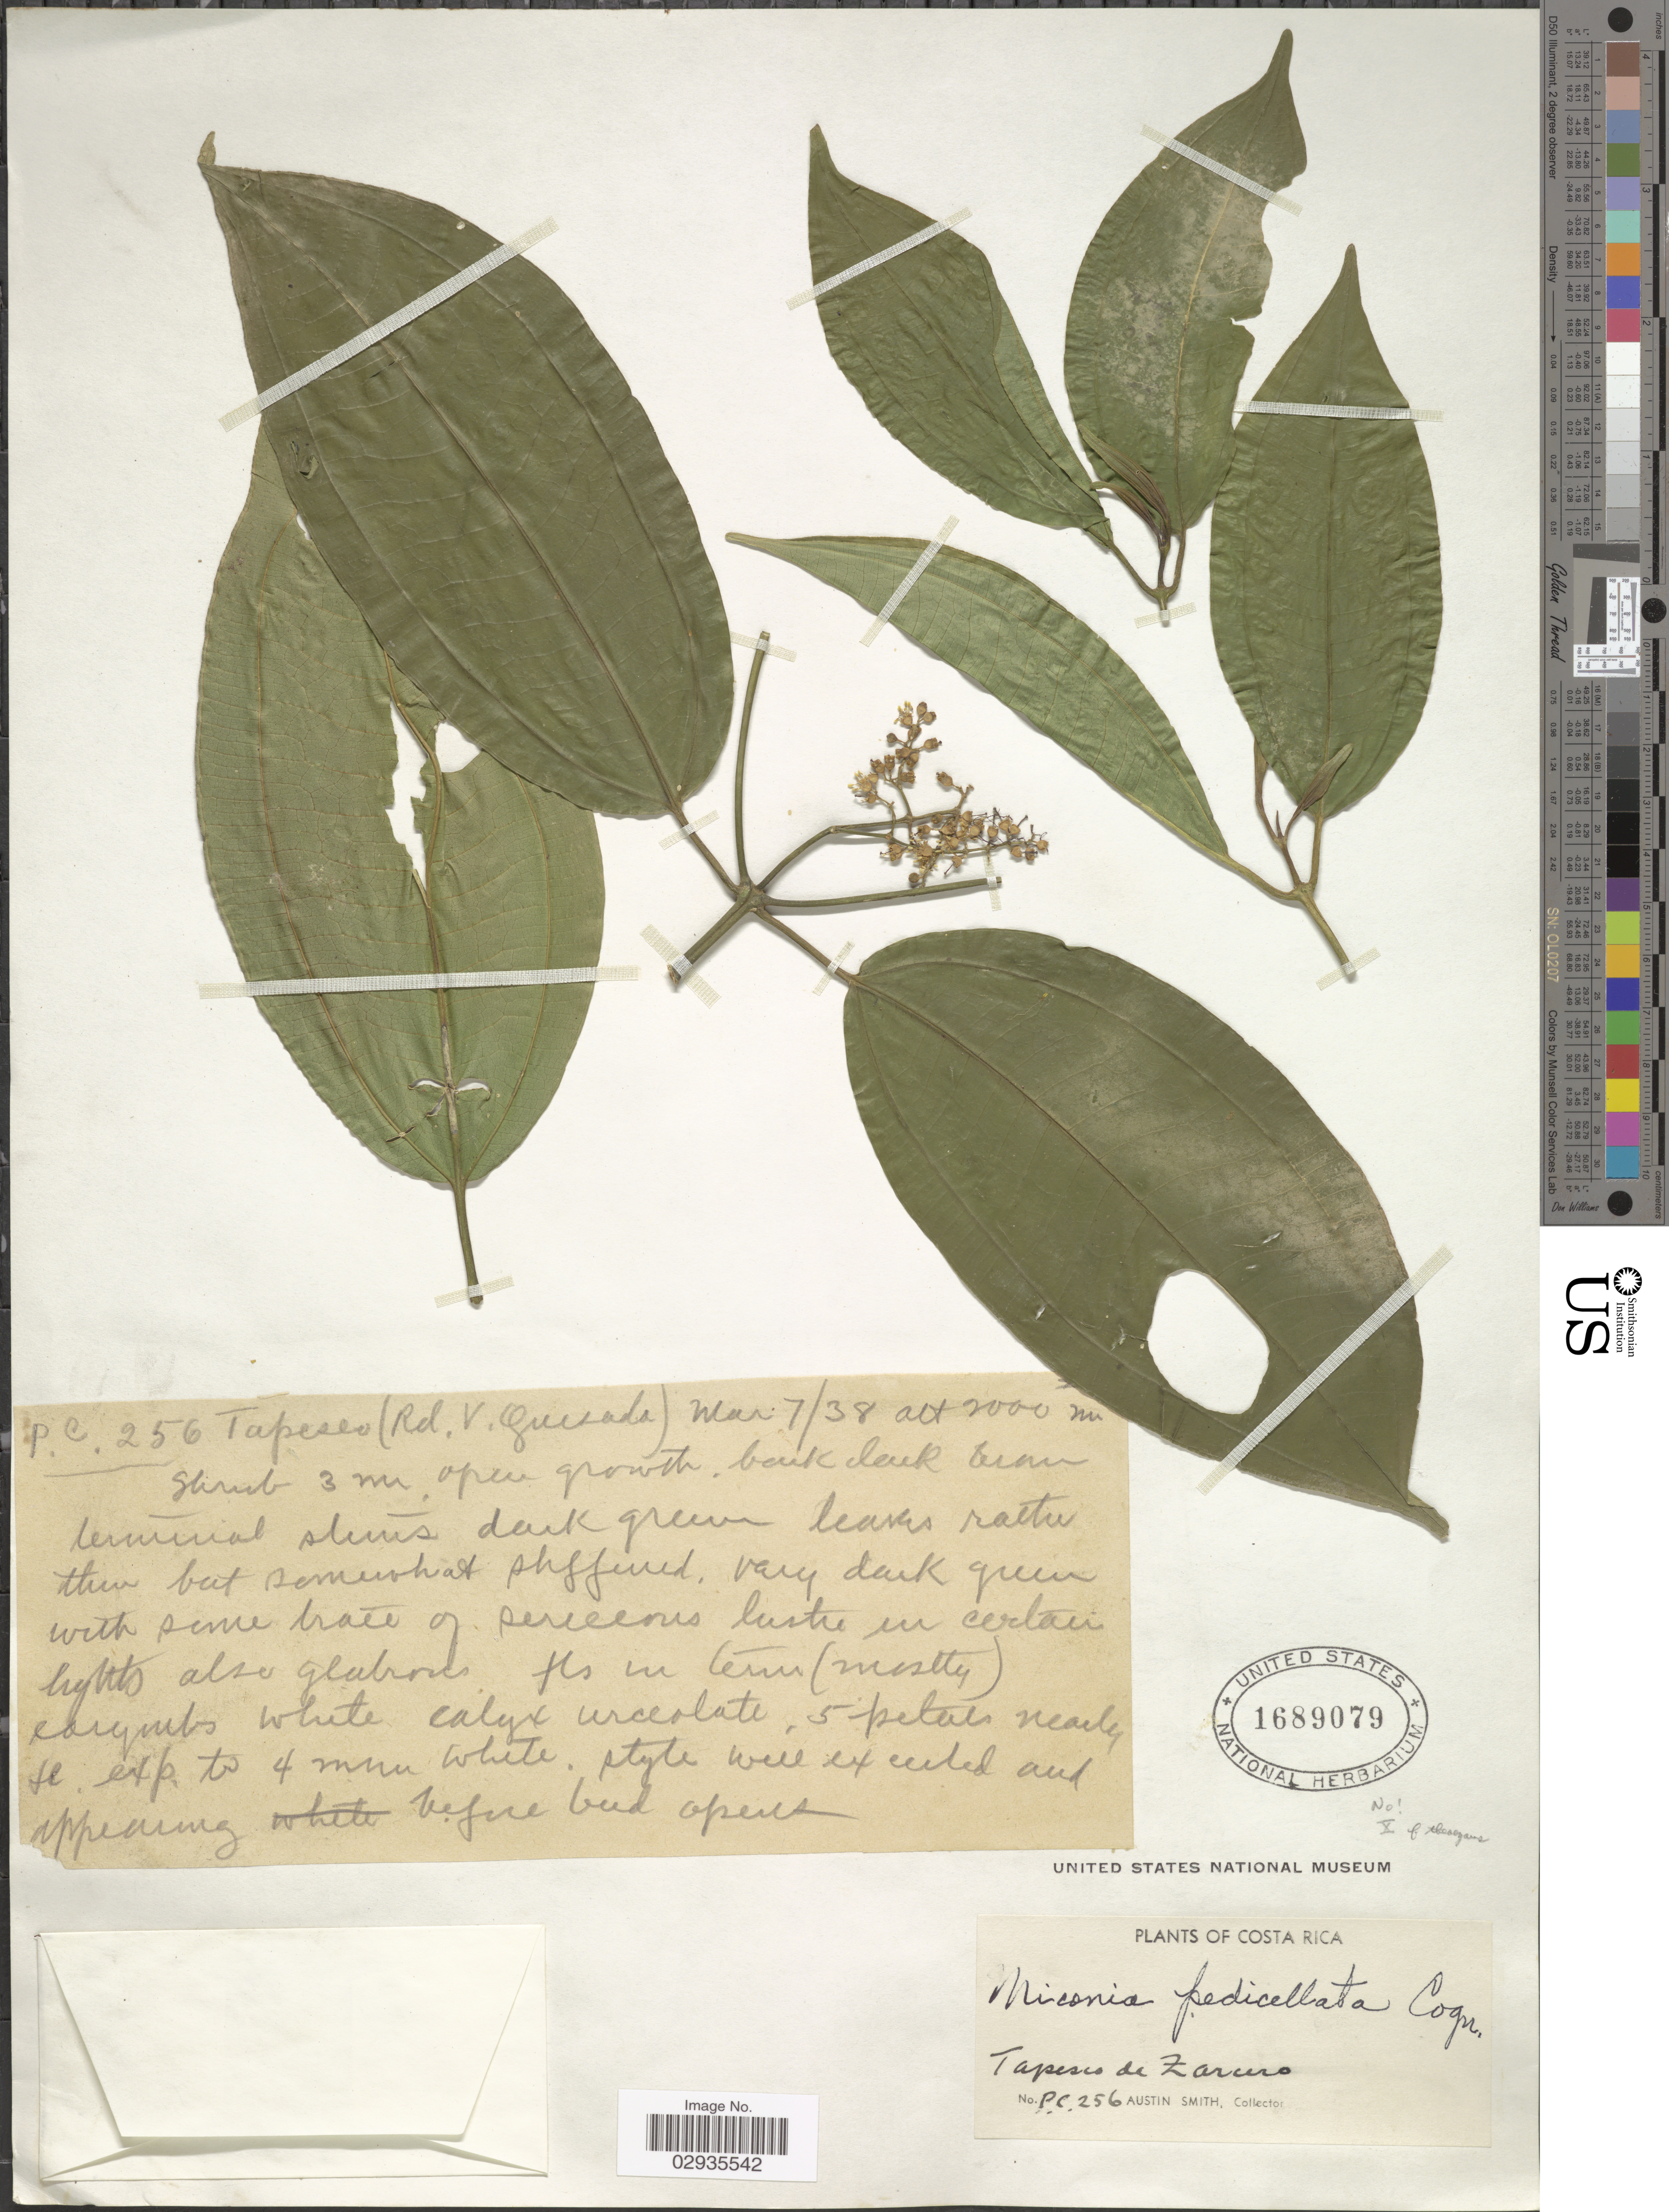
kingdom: Plantae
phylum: Tracheophyta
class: Magnoliopsida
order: Myrtales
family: Melastomataceae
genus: Miconia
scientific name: Miconia sp.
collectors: Aust P. Smith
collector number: PC256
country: Costa Rica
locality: Tapesco de Zarcero.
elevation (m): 2000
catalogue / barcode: US 1689079